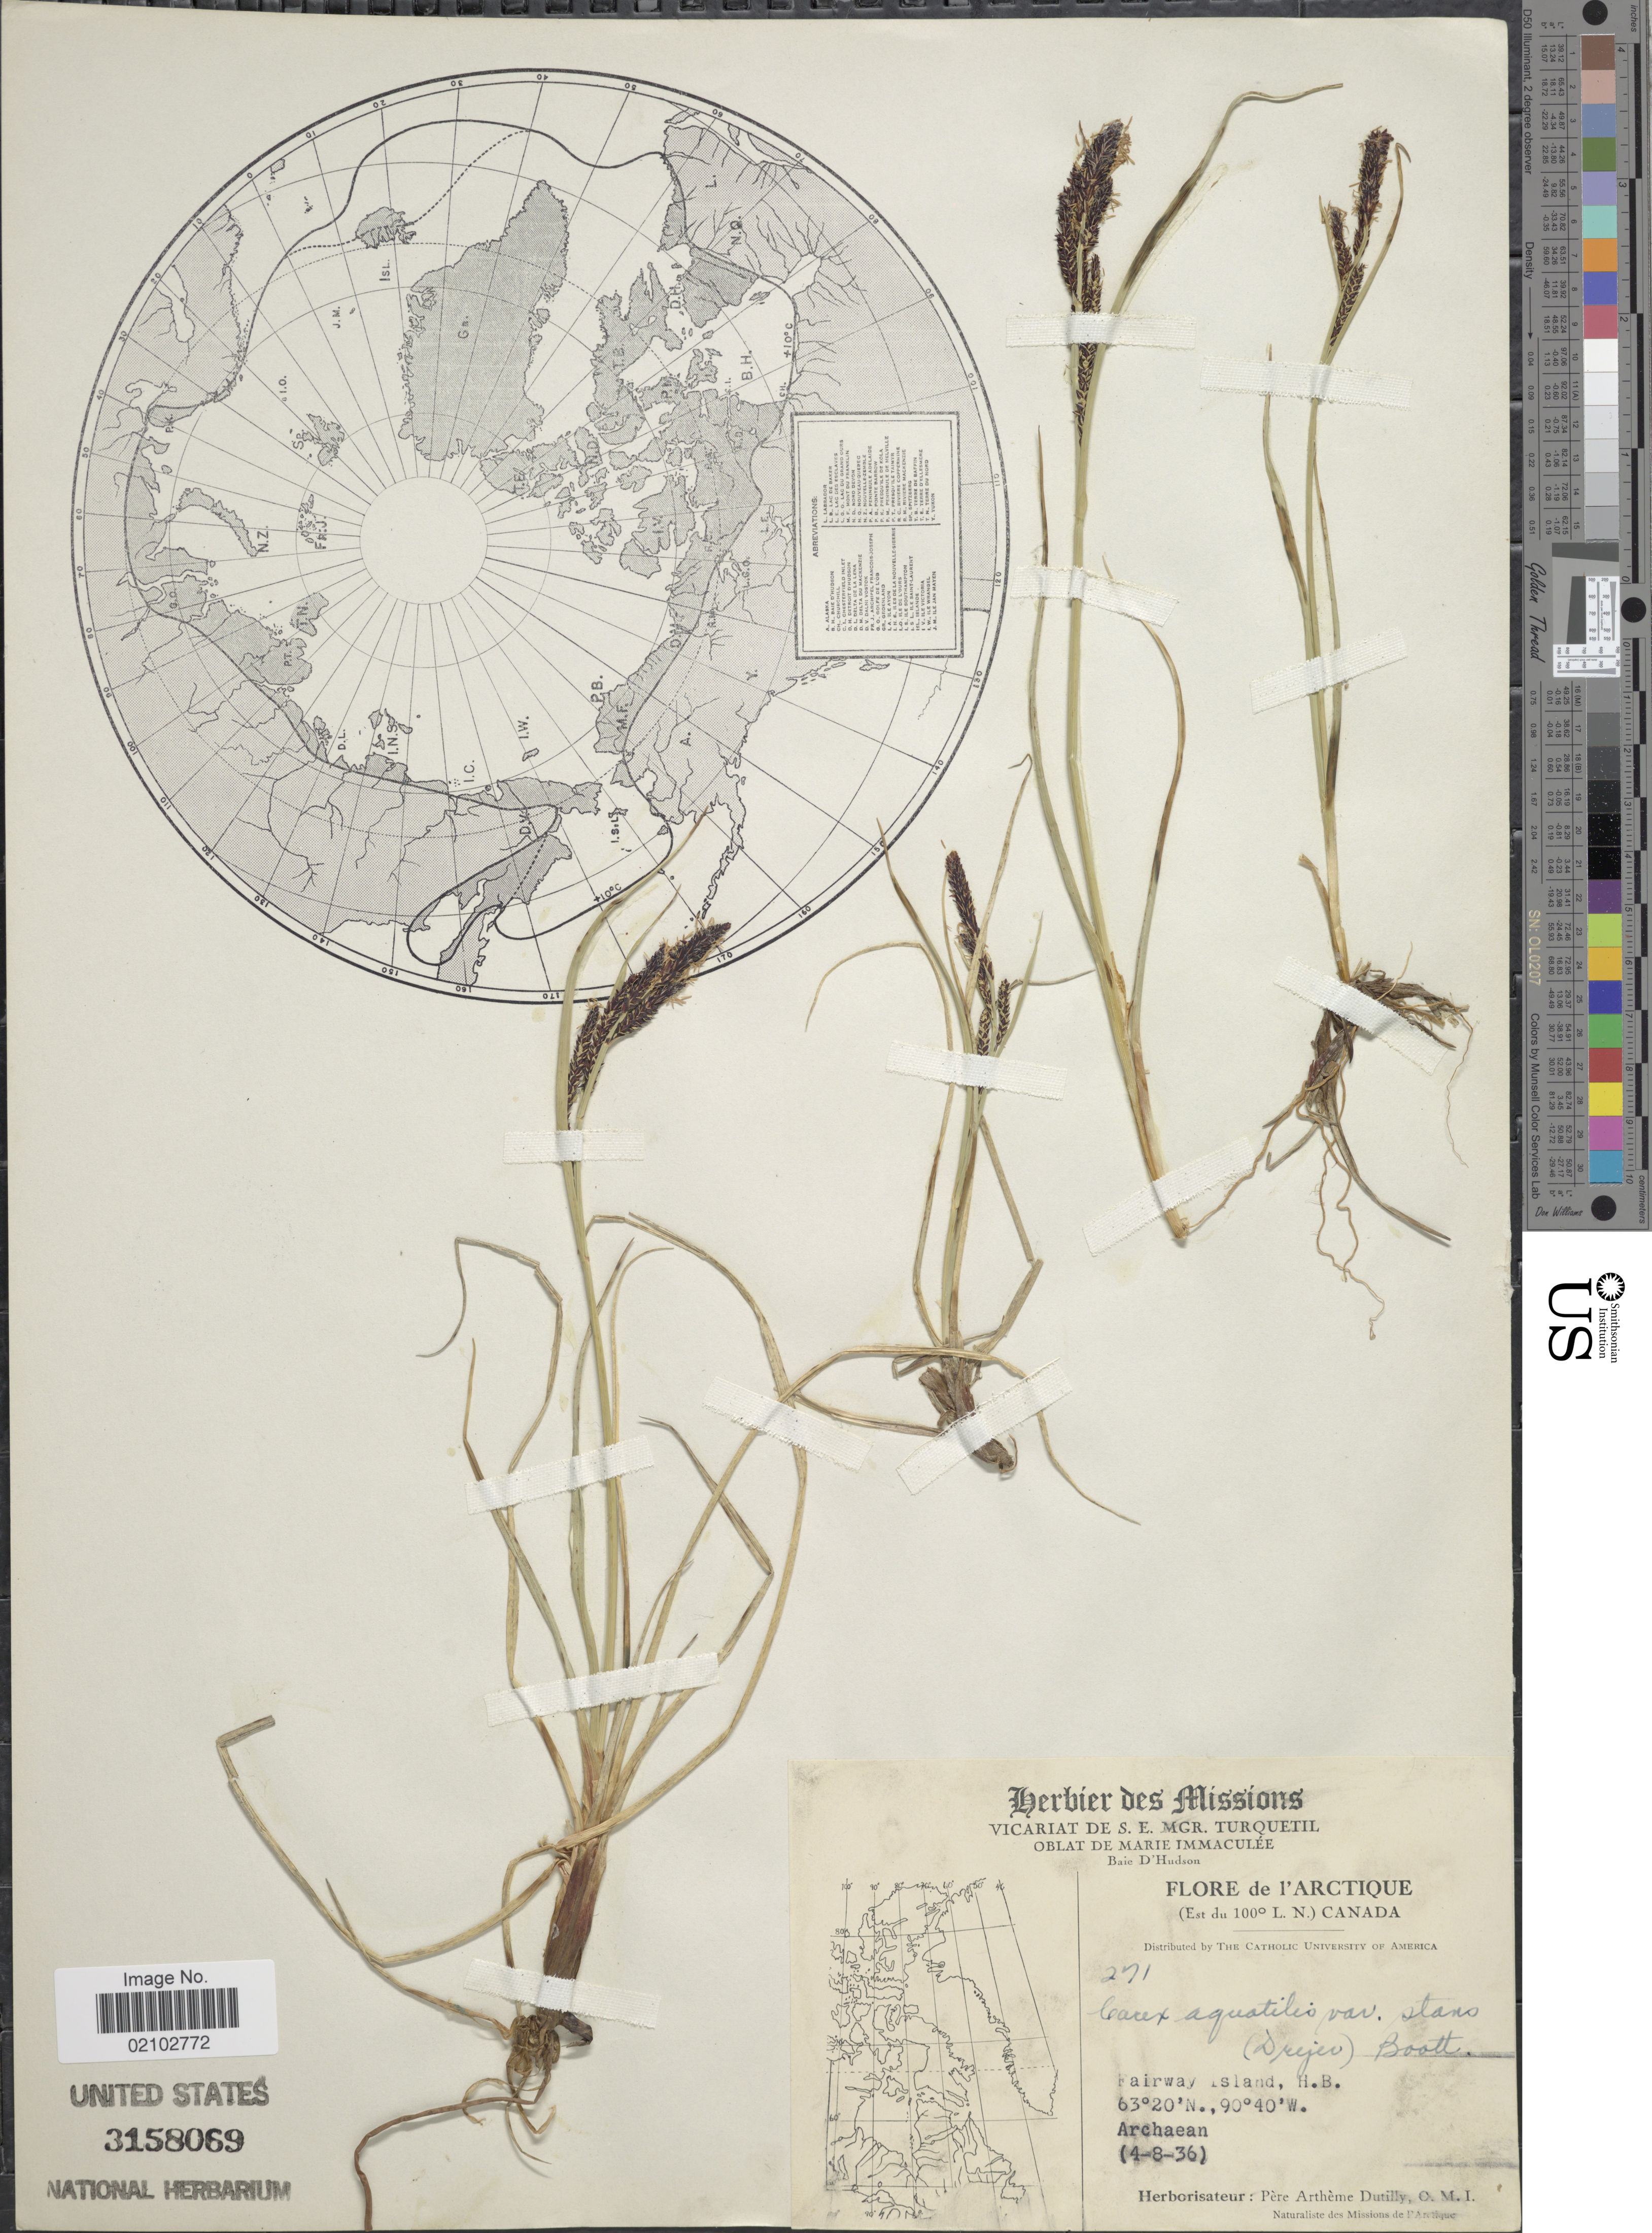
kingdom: Plantae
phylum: Tracheophyta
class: Liliopsida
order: Poales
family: Cyperaceae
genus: Carex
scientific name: Carex aquatilis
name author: Wahlenb.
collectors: A. Dutilly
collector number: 271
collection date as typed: Transcribed d/m/y: 4/8/36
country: Canada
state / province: Nunavut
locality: L'Arctique (Est du 100 degrees L.N.) Canada, Fairway Island, H.B.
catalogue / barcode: US 3158069